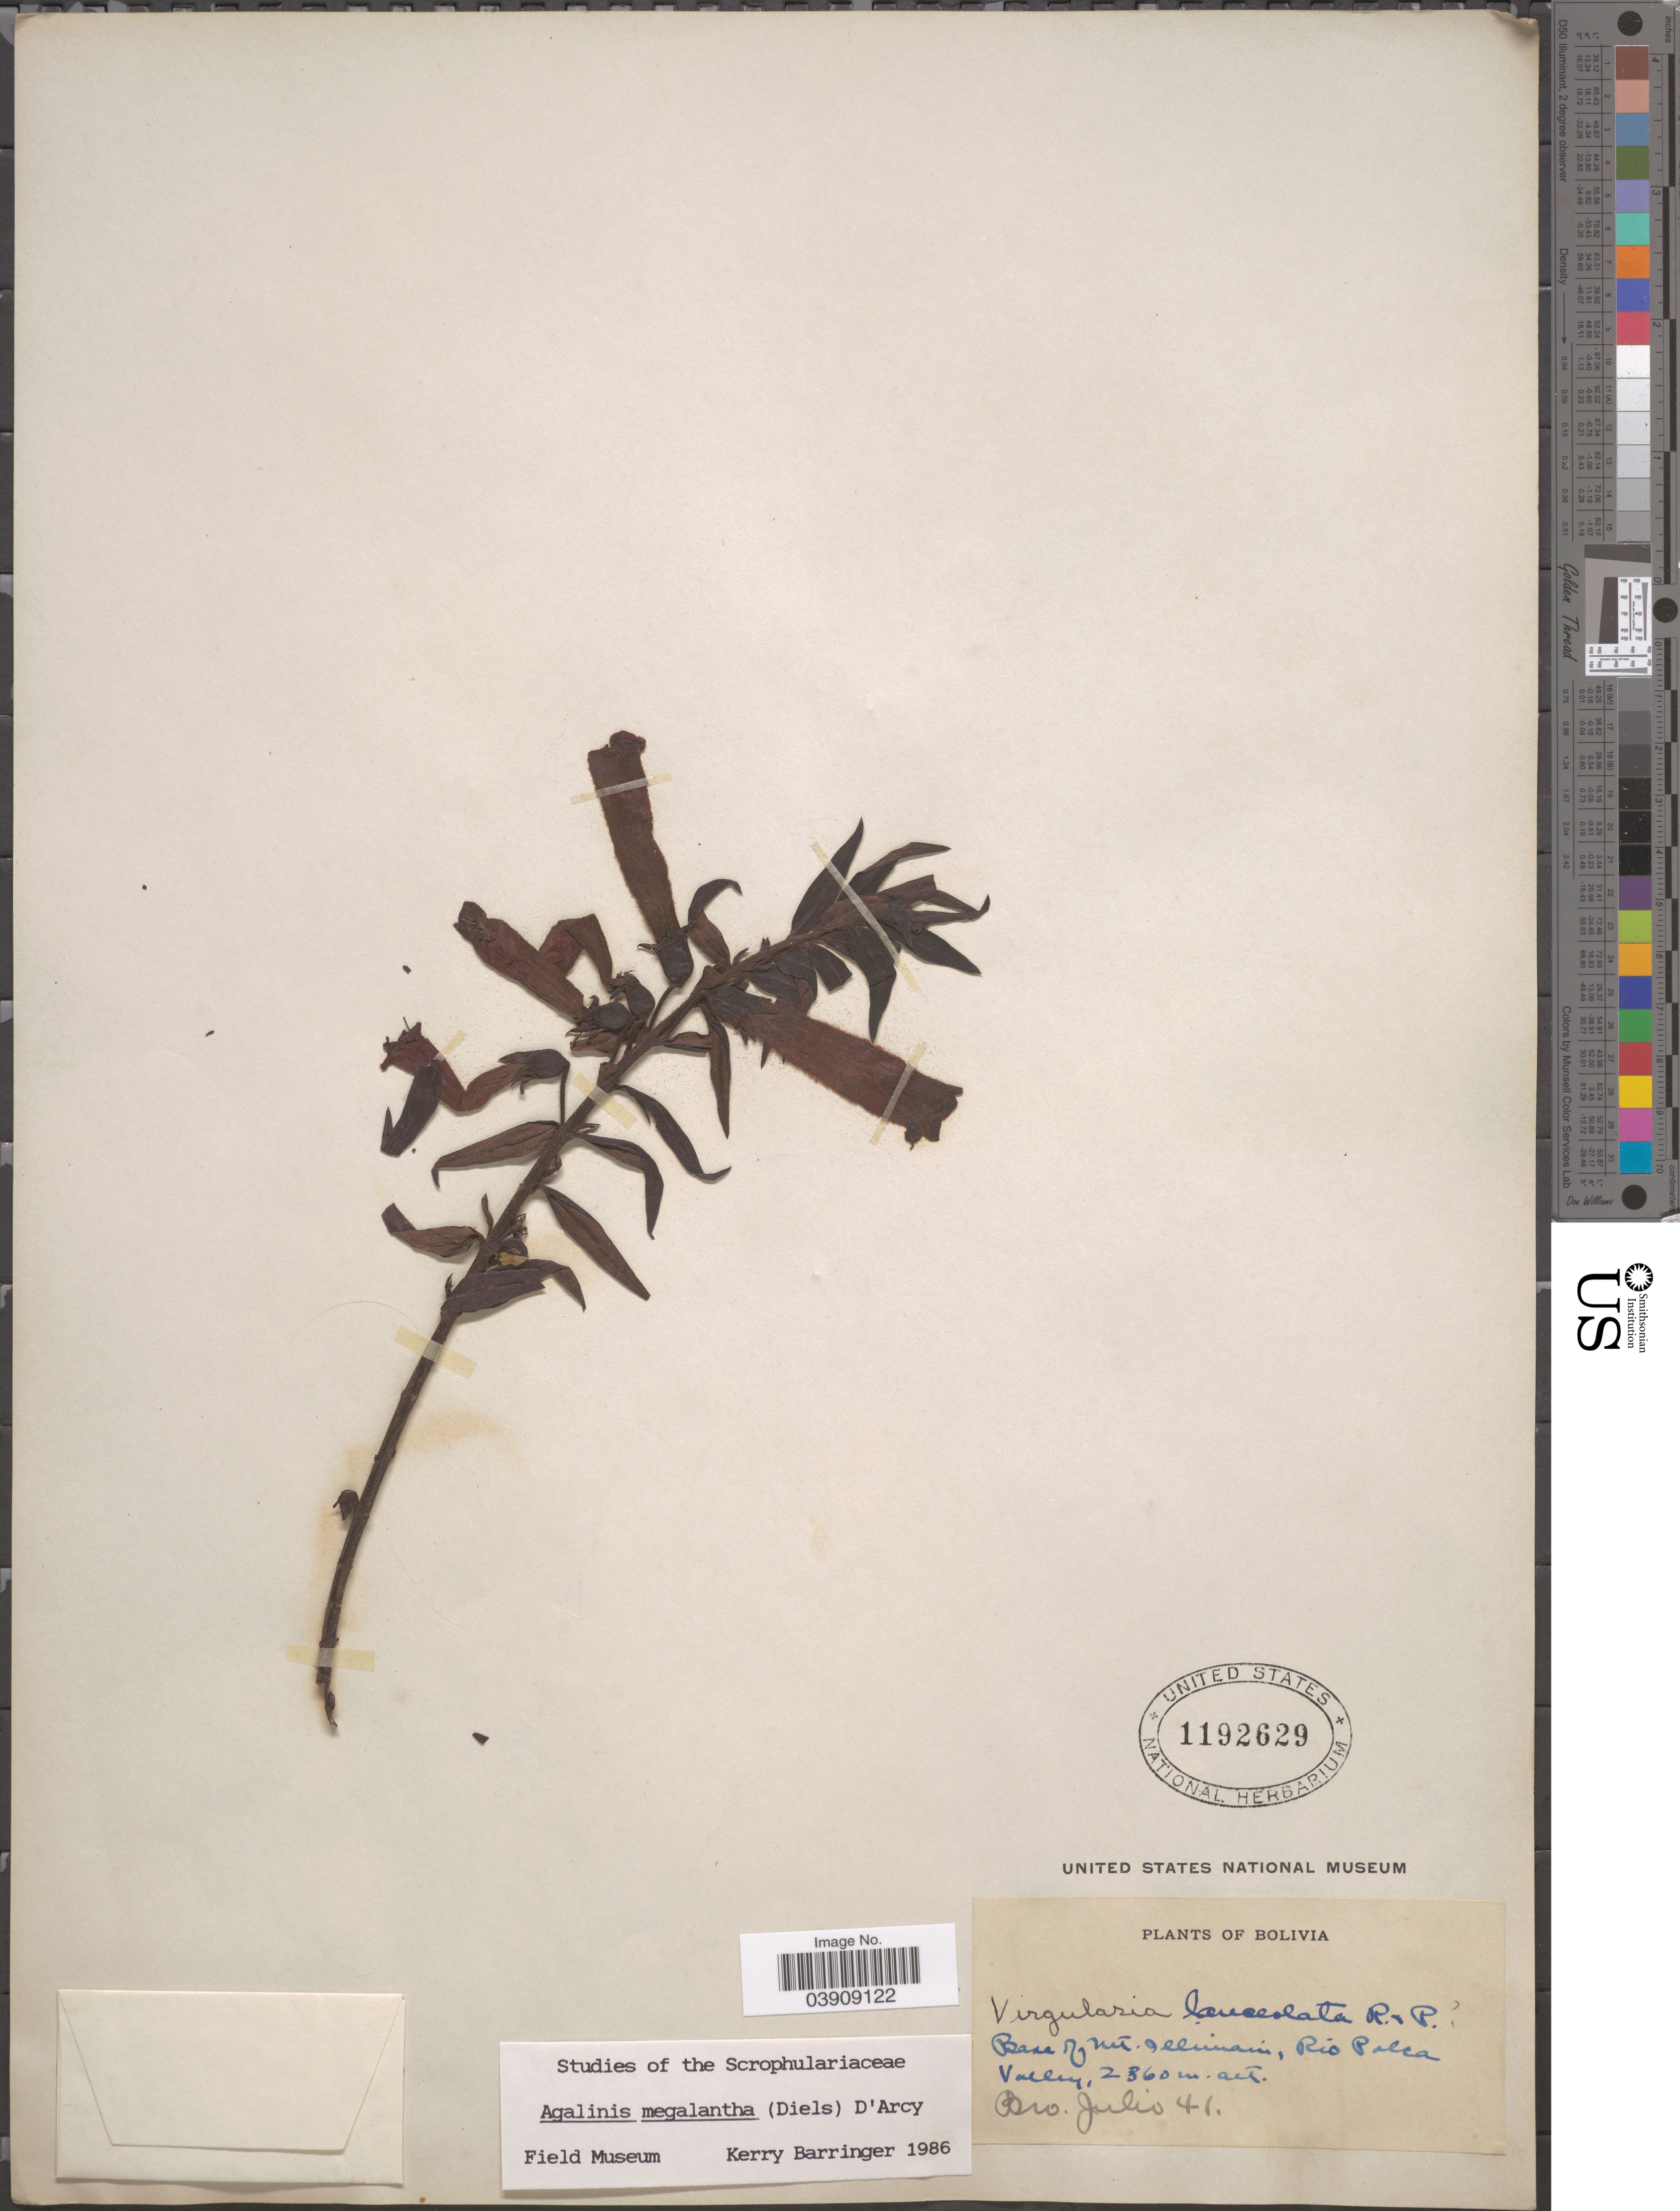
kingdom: Plantae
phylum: Tracheophyta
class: Magnoliopsida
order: Lamiales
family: Orobanchaceae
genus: Agalinis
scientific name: Agalinis megalantha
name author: (Diels) D'Arcy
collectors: Bro. Julio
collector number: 41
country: Bolivia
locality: Base of Mt. Illimani, Rio Palca Valley.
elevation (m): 2360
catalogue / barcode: US 1192629